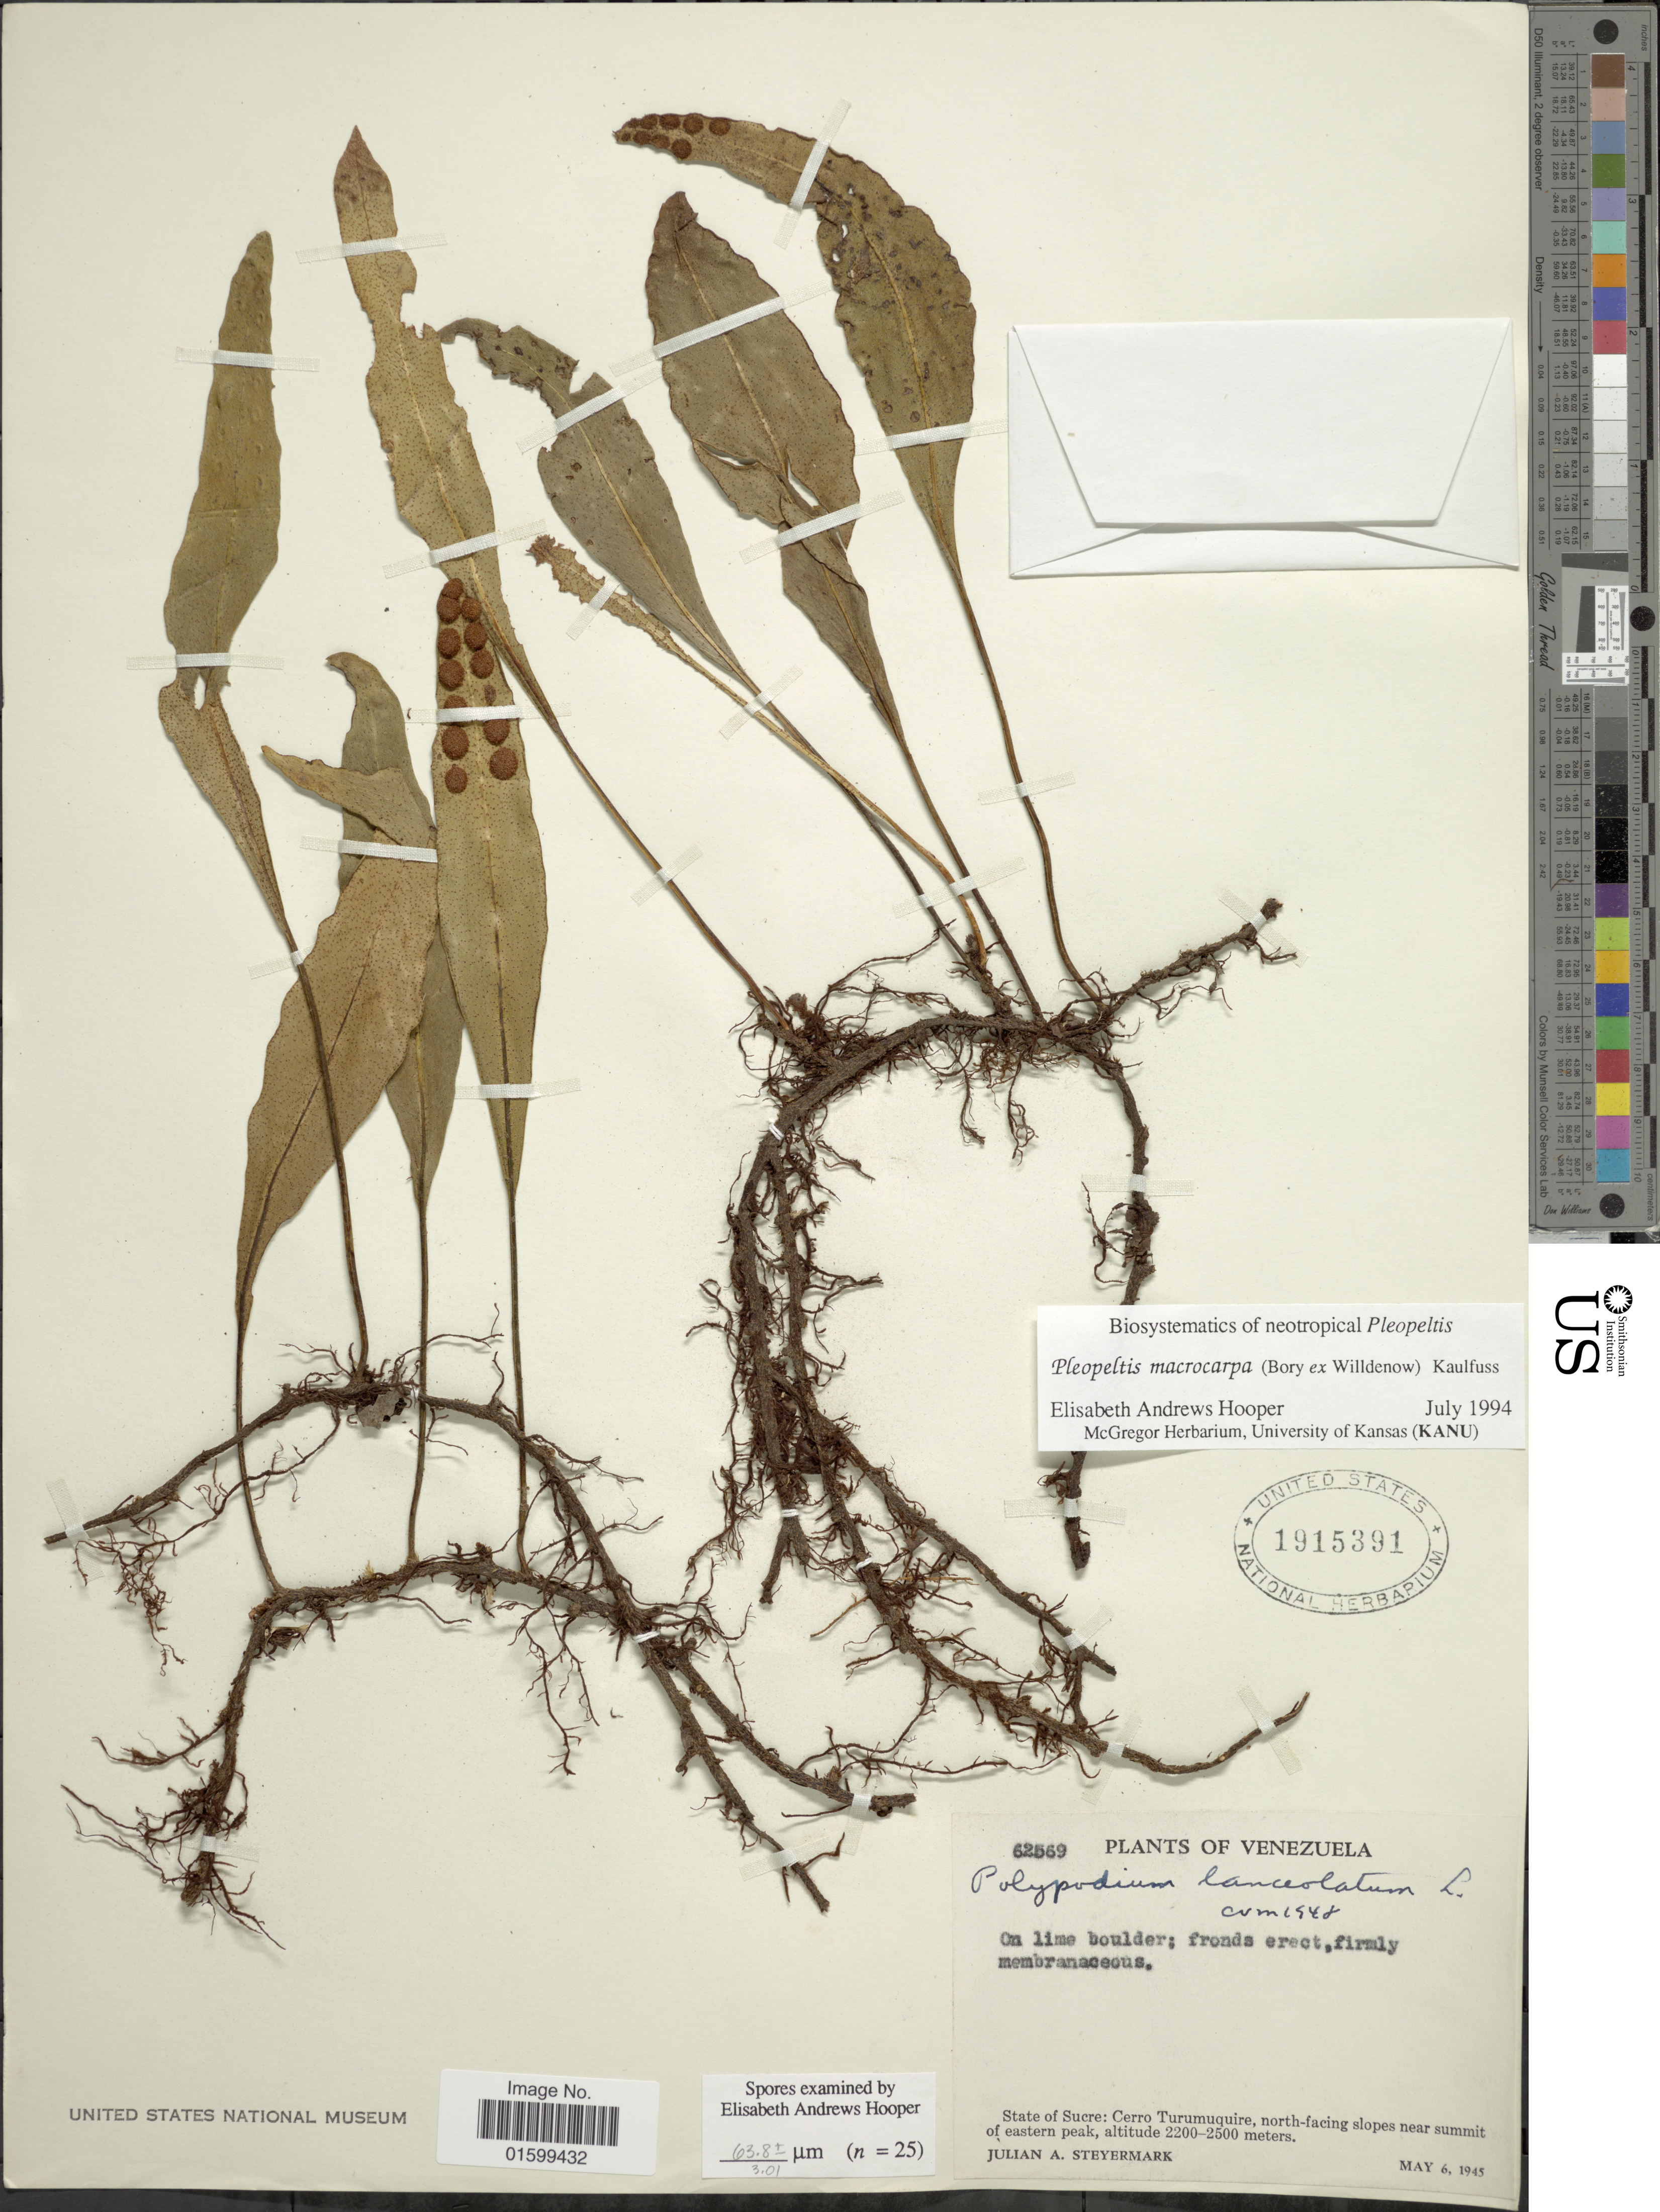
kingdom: Plantae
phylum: Tracheophyta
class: Polypodiopsida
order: Polypodiales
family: Polypodiaceae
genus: Pleopeltis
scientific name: Pleopeltis macrocarpa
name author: (Bory ex Willd.) Kaulf.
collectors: J. Steyermark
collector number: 62569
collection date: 1945-05-06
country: Venezuela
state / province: Sucre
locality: Cerro Turumuquire, north-facing slopes near summit of eastern peak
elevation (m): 2200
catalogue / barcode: US 1915391